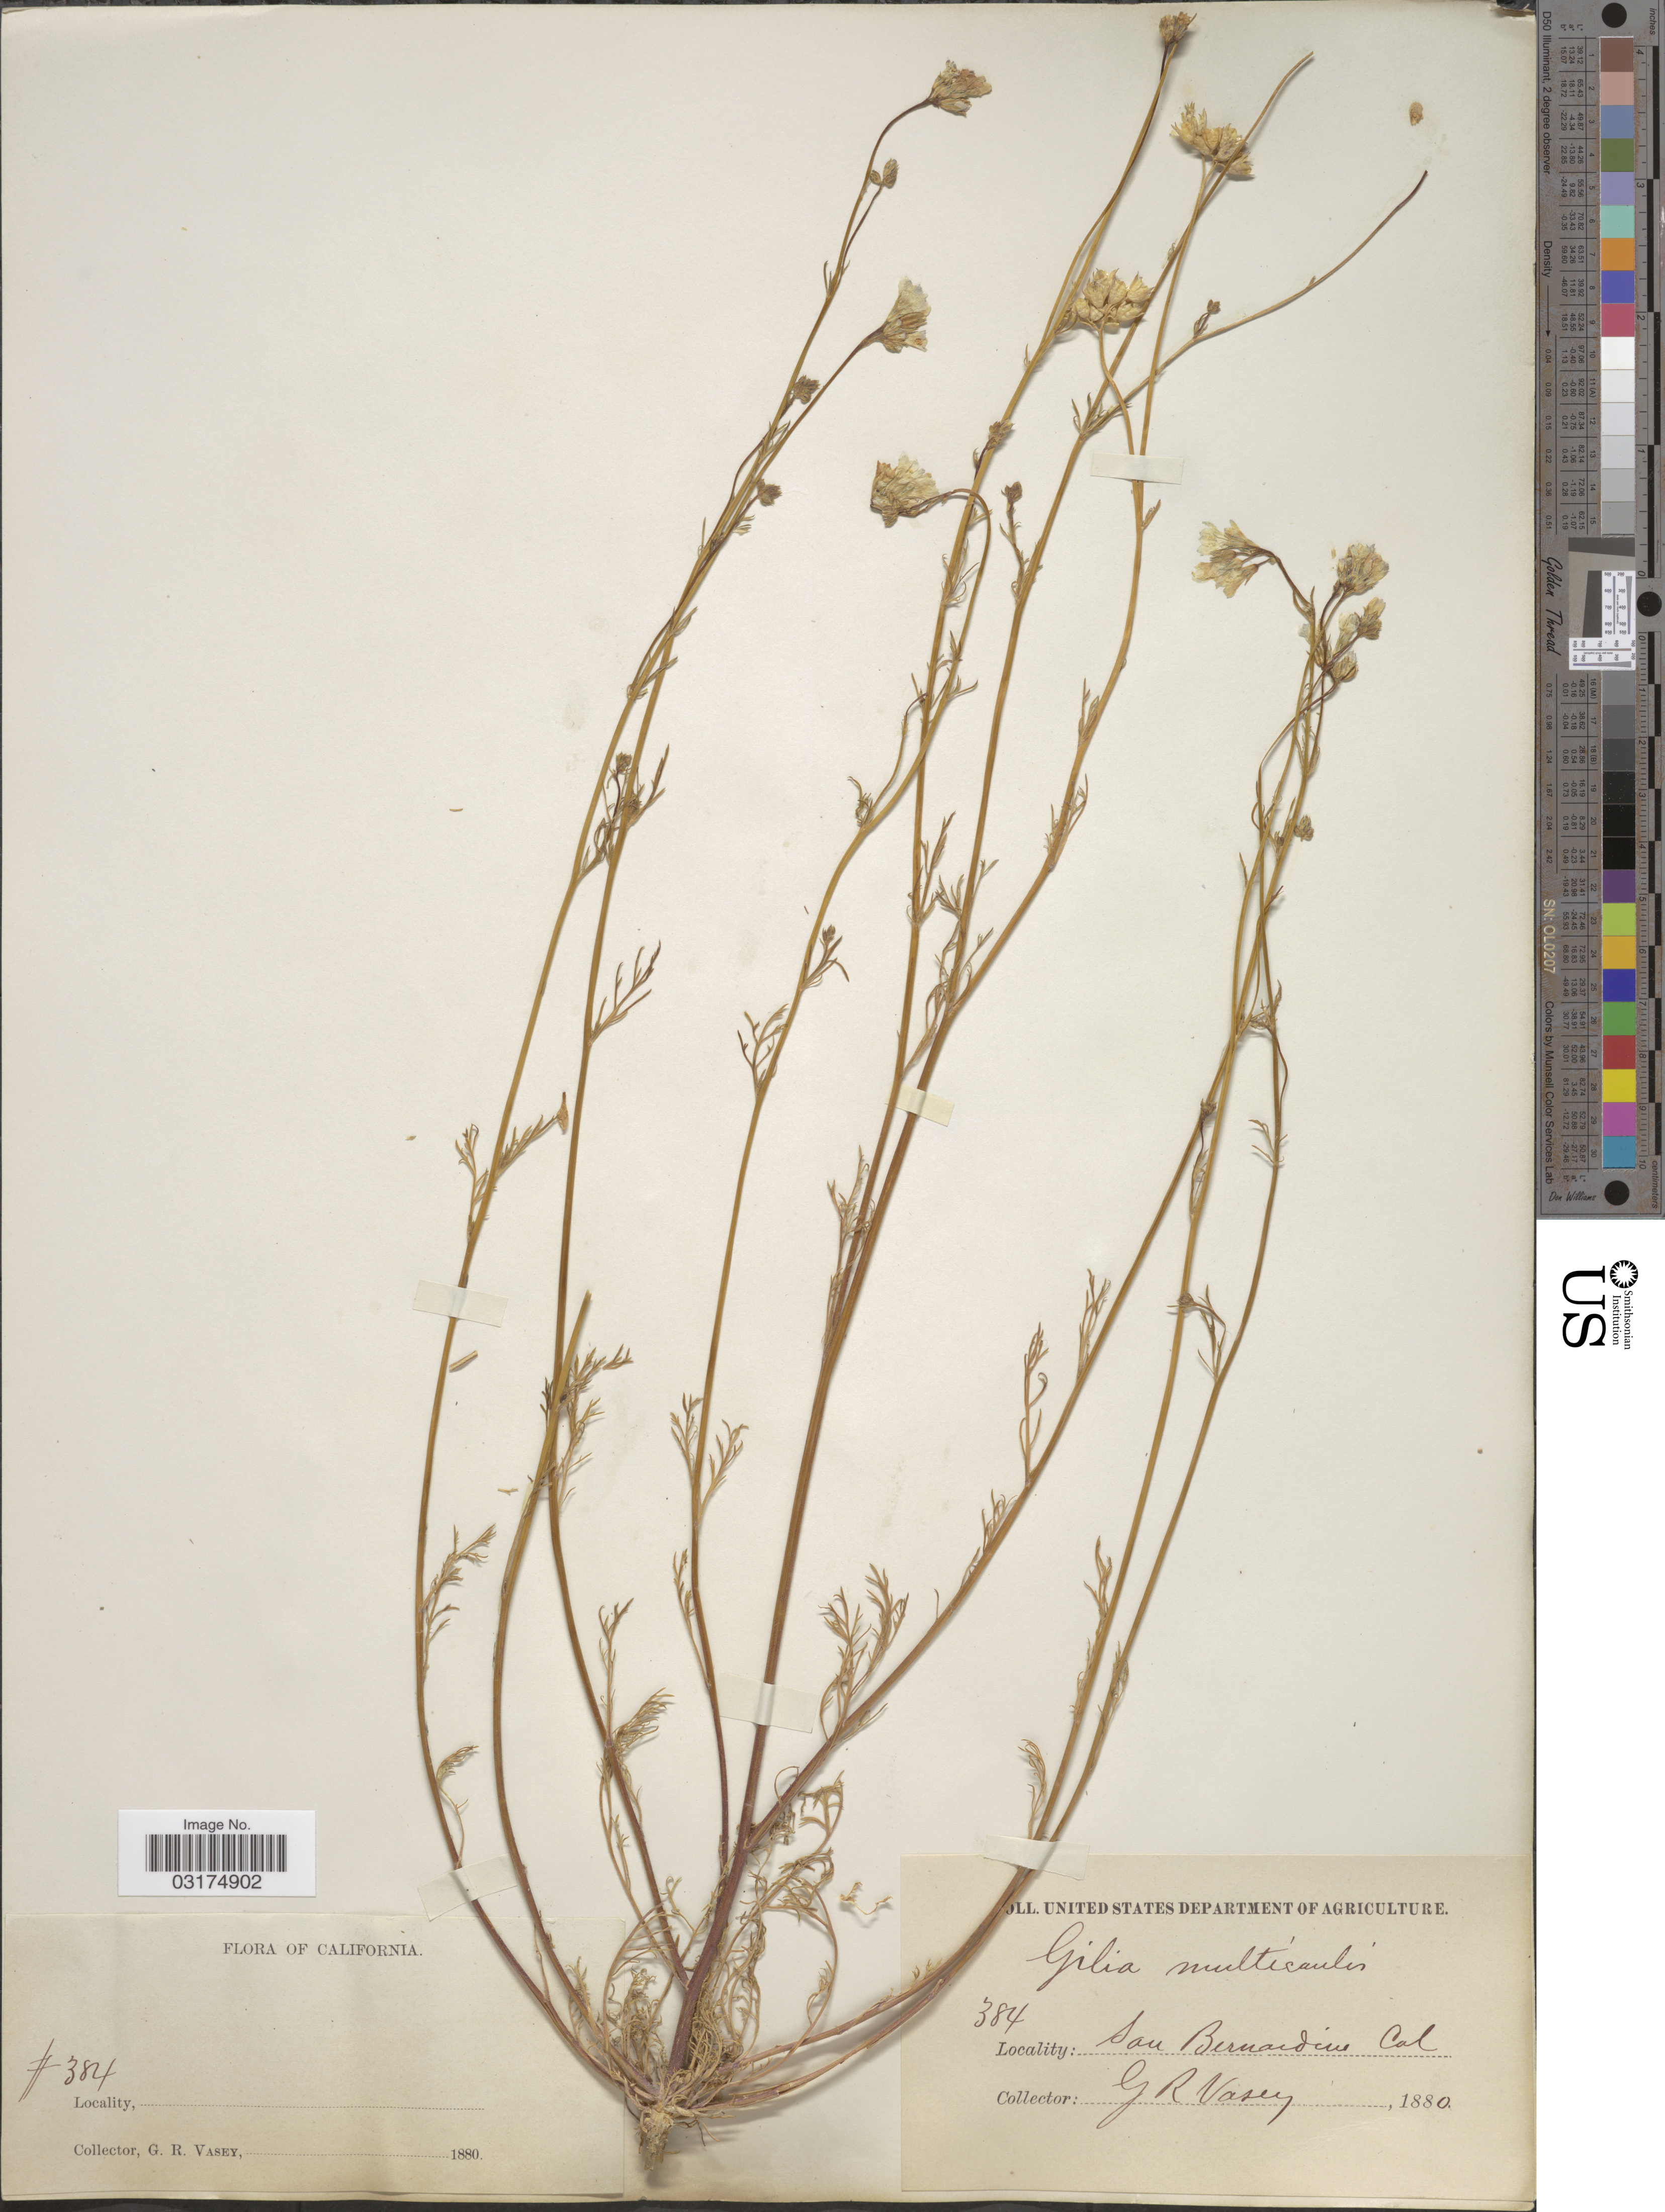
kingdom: Plantae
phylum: Tracheophyta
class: Magnoliopsida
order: Ericales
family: Polemoniaceae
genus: Gilia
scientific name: Gilia angelensis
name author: V.E. Grant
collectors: G. R. Vasey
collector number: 384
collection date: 1880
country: United States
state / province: California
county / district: San Bernardino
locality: San Bernardino Cal.